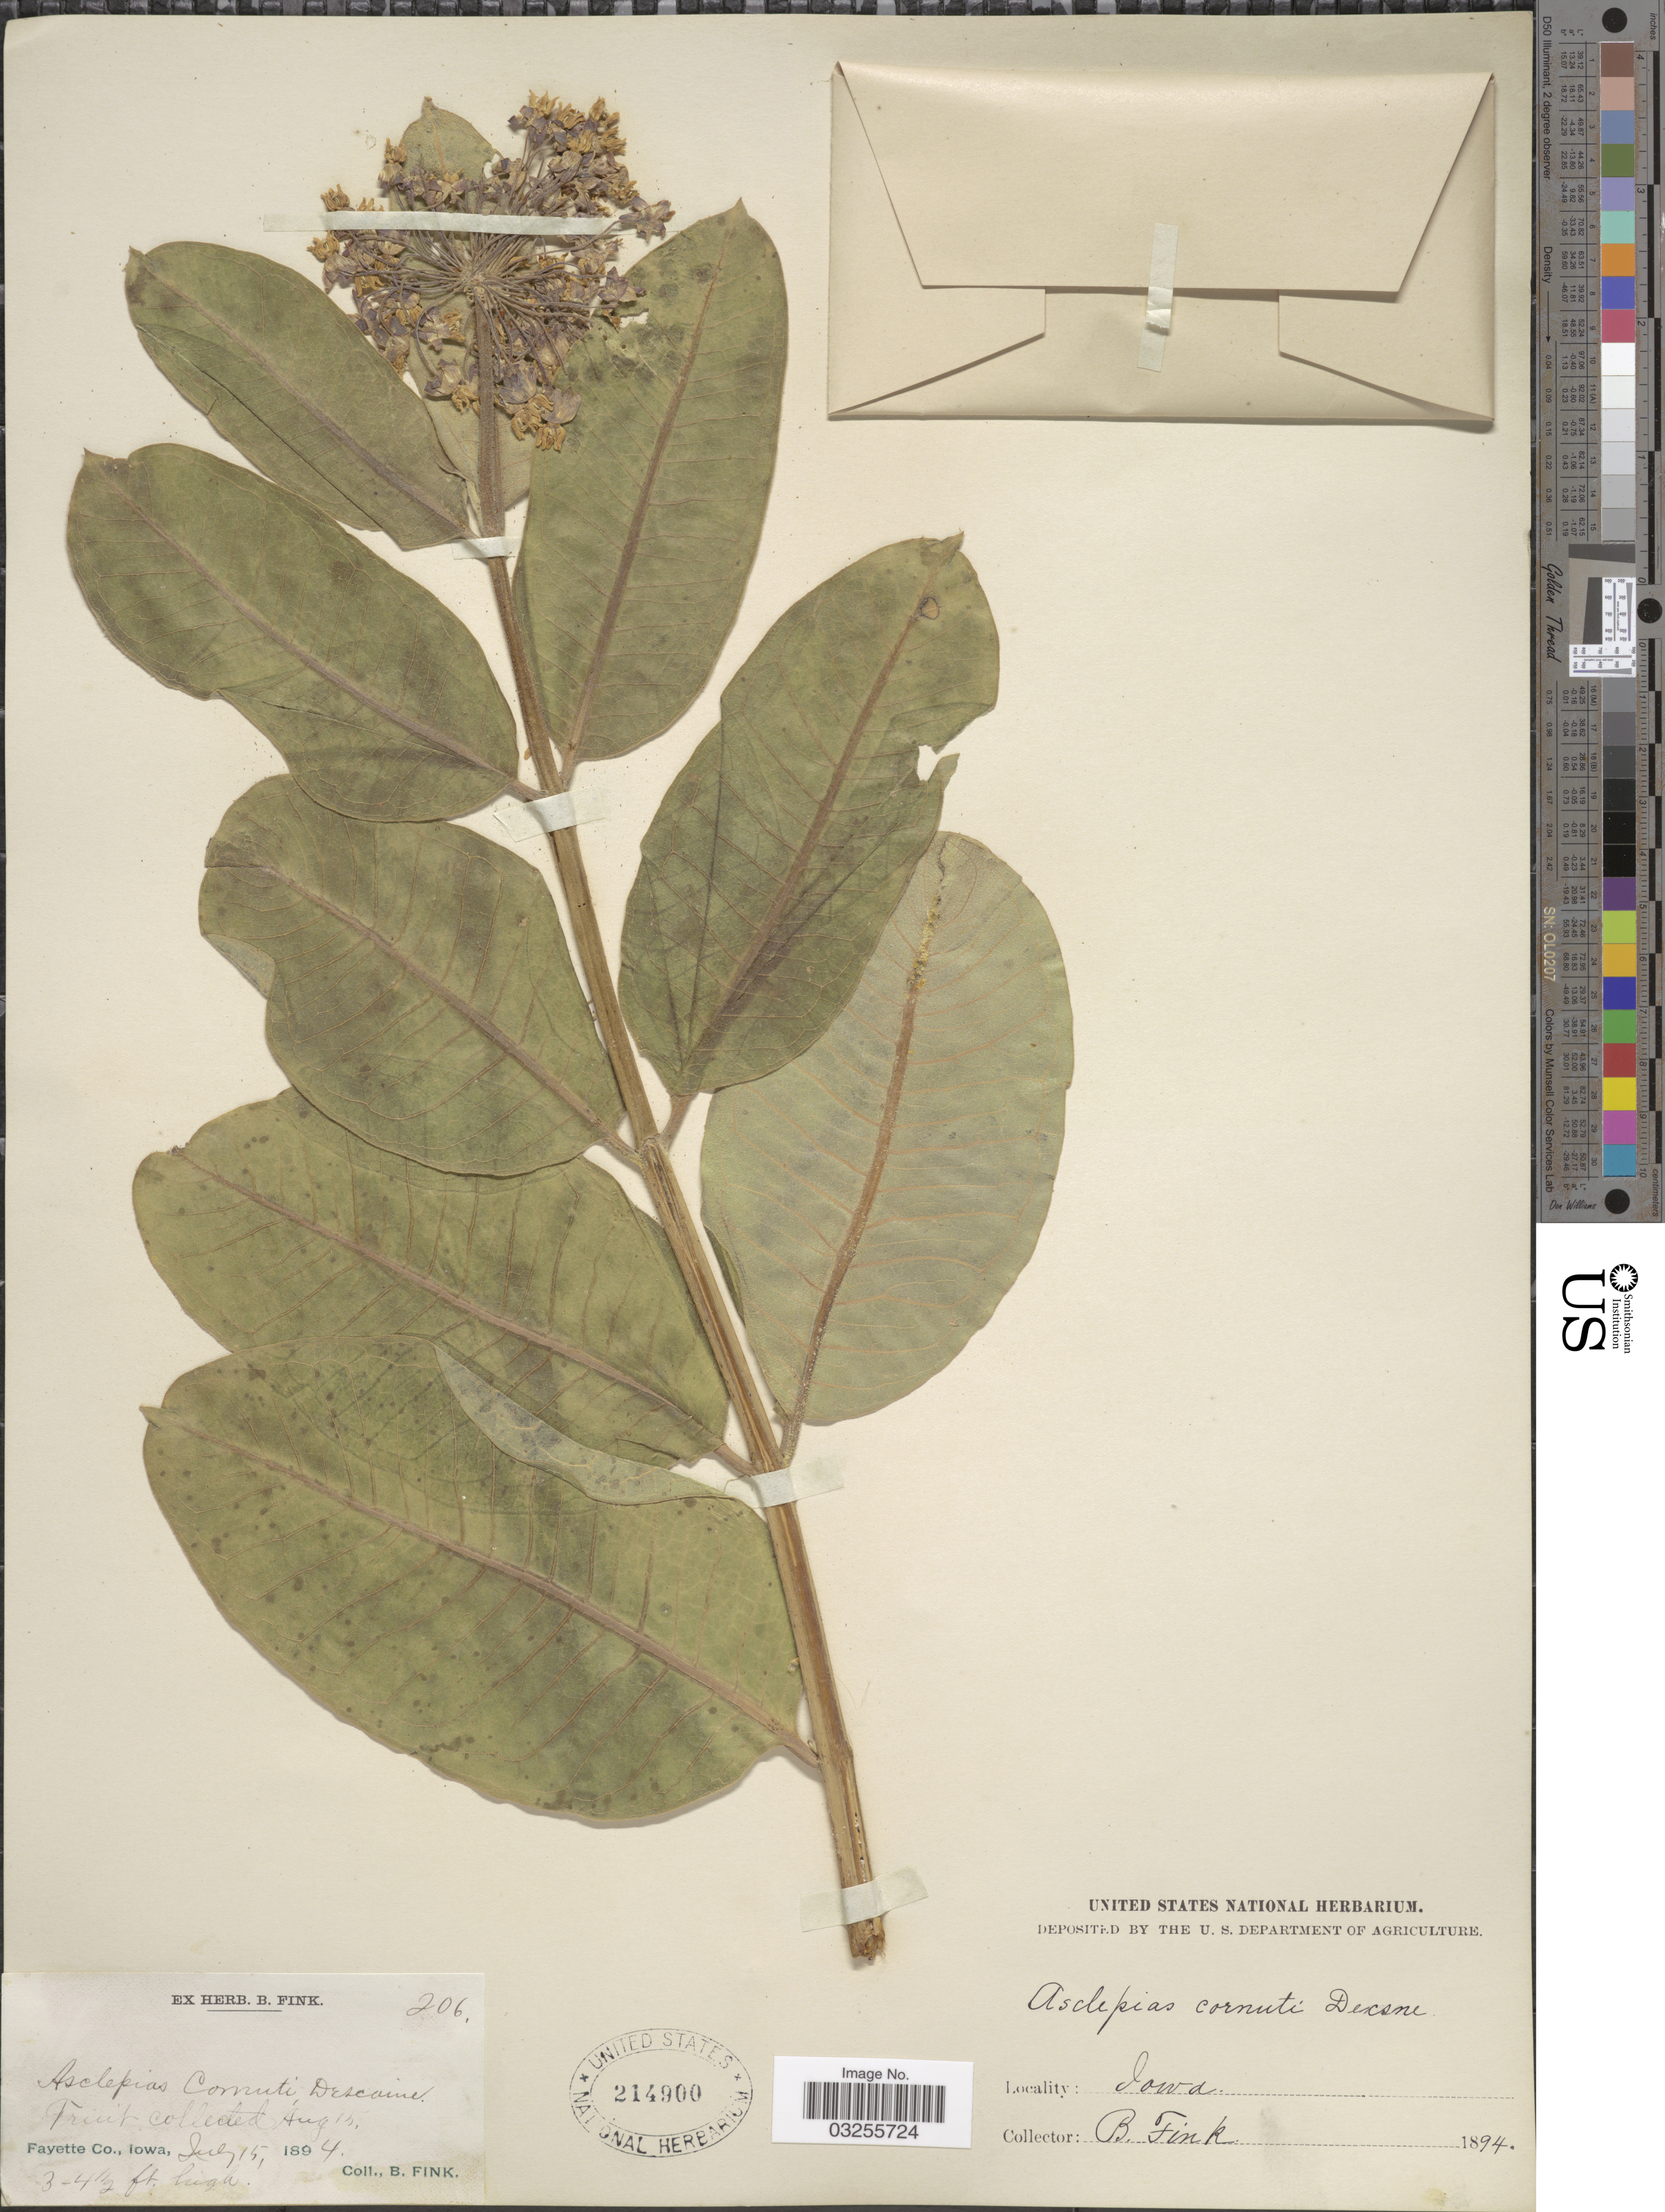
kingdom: Plantae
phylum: Tracheophyta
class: Magnoliopsida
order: Gentianales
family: Apocynaceae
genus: Asclepias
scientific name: Asclepias syriaca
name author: L.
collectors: B. Fink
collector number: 206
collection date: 1894-07-15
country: United States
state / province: Iowa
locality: Fayette Co.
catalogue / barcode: US 214900